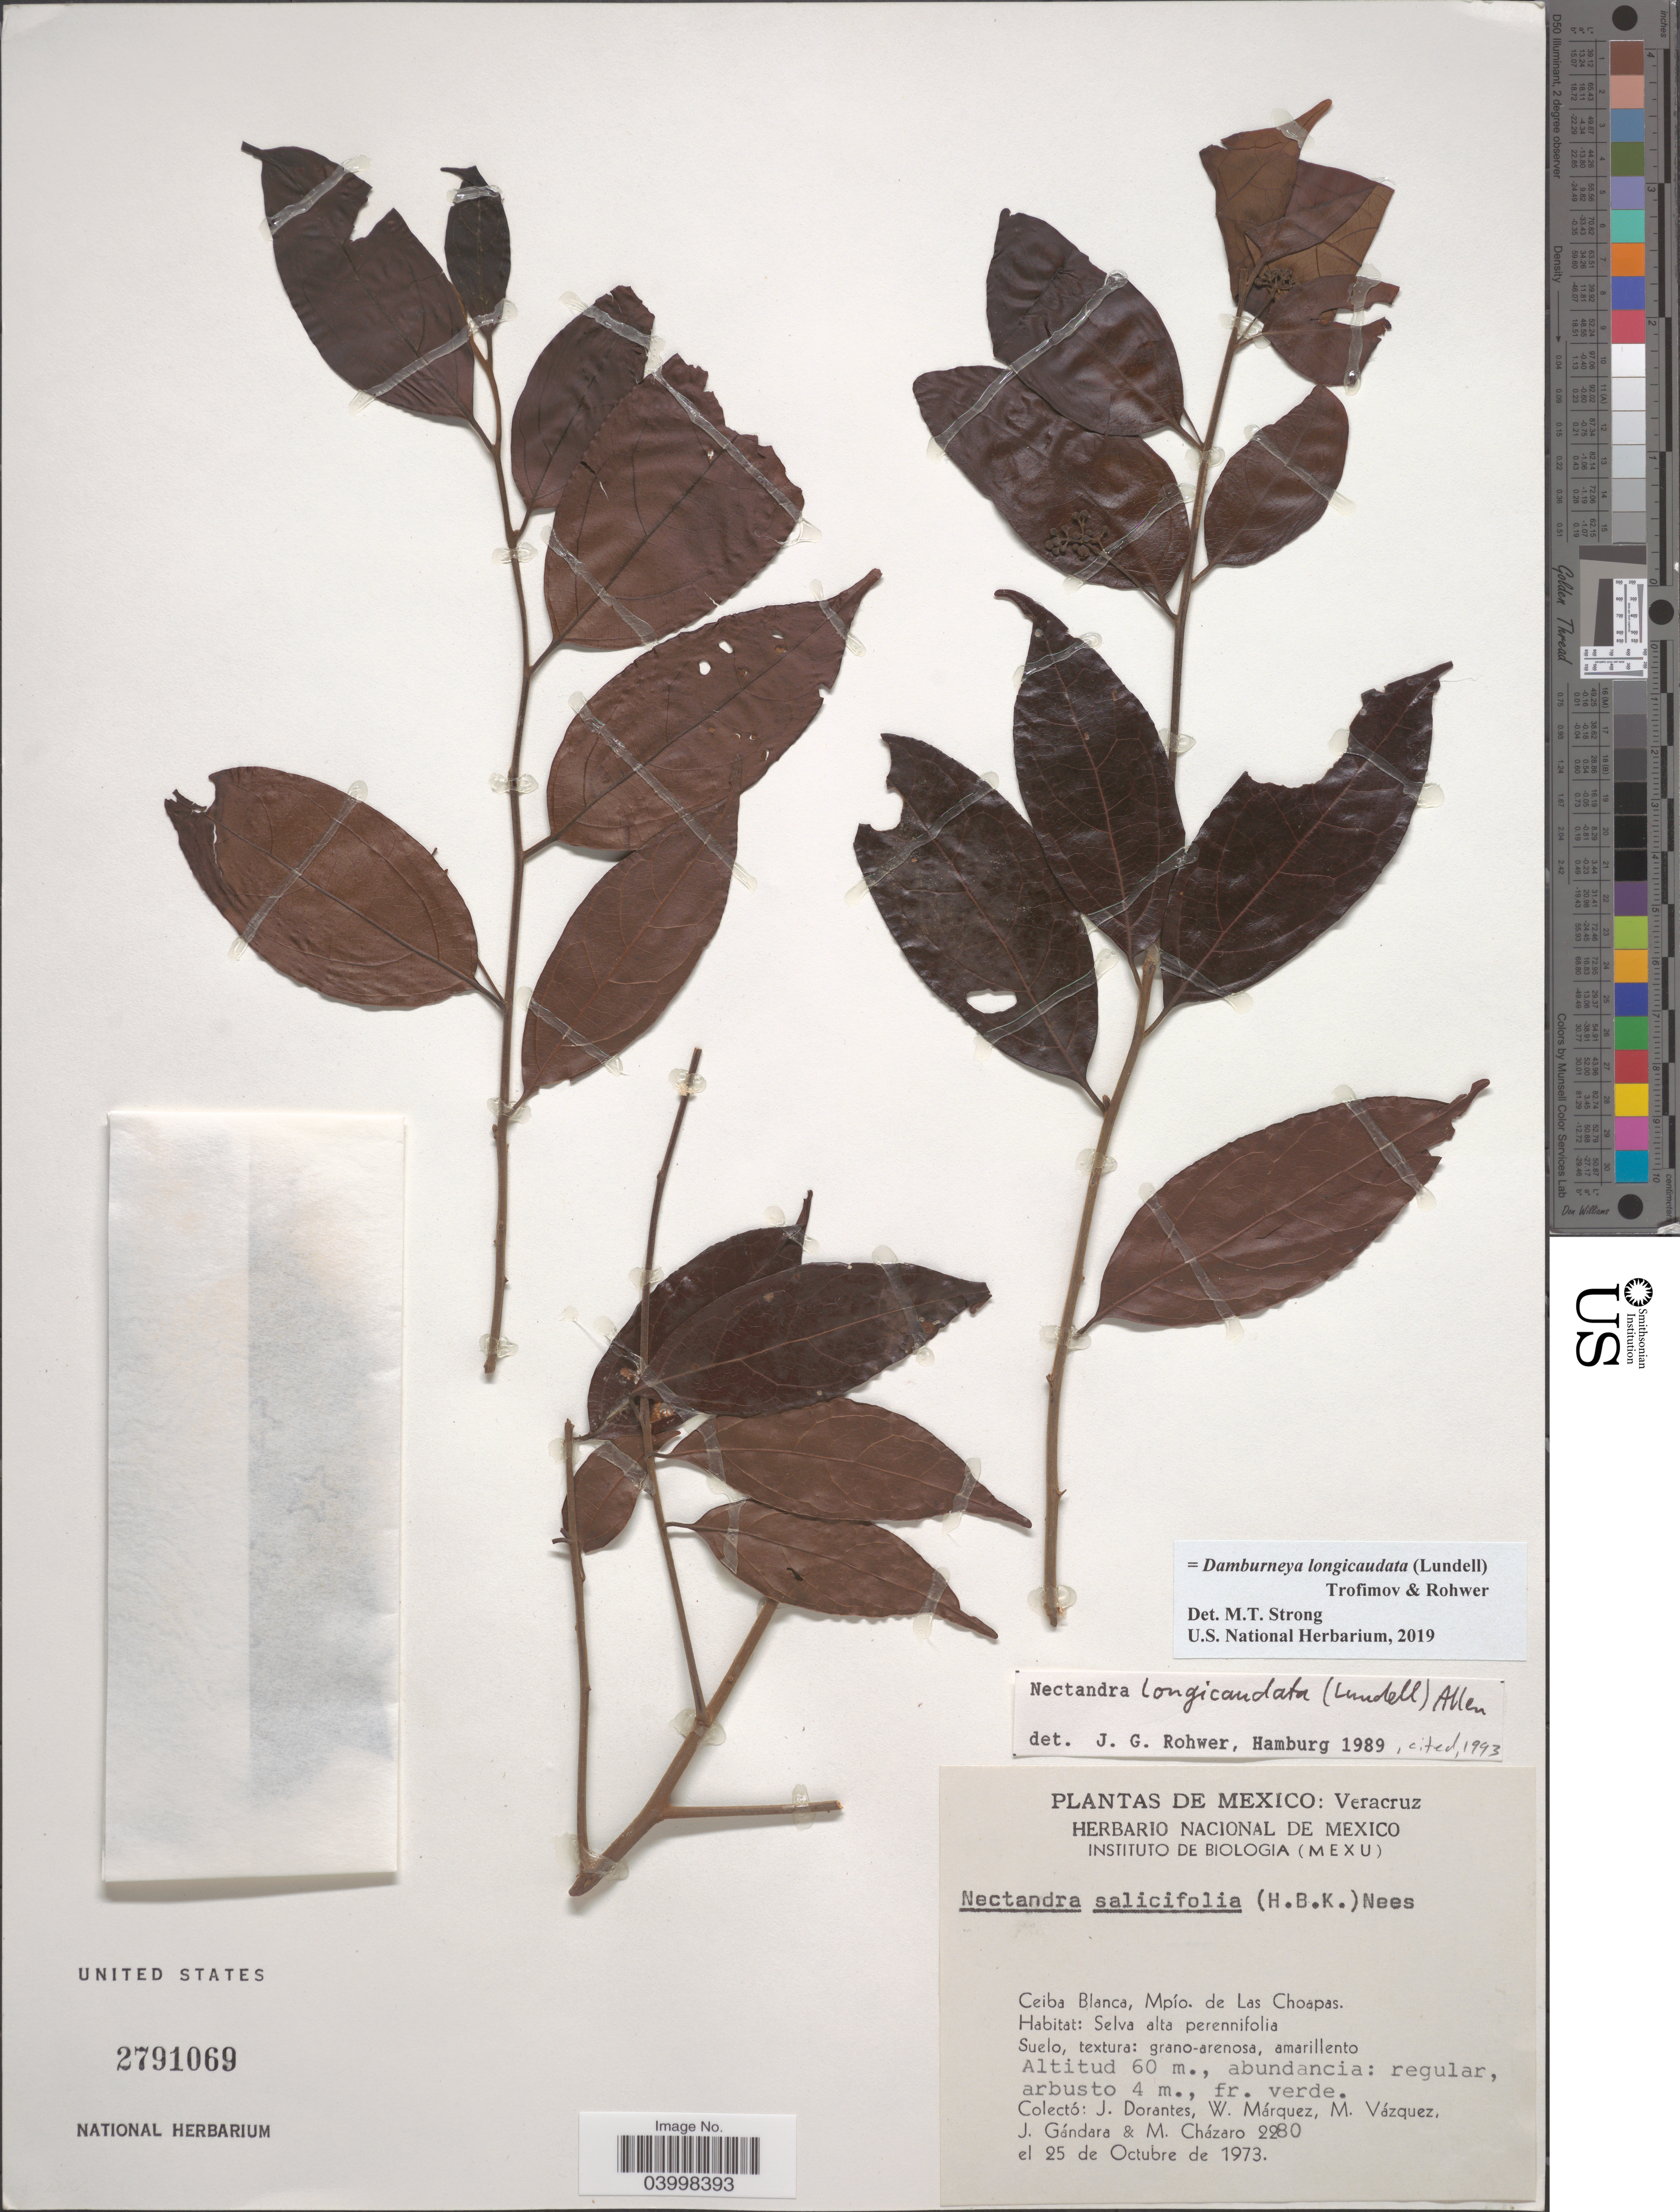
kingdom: Plantae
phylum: Tracheophyta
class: Magnoliopsida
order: Laurales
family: Lauraceae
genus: Damburneya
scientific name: Damburneya longicaudata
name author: (Lundell) Trofimov & Rohwer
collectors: J. Dorantes, W. Márquez, M. Vázquez, J. Gandara & M. Chazaro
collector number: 2280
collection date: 1973-10-25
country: Mexico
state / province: Veracruz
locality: Veracruz. Ceiba Blanca. Mpío de Las Choapas.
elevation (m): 60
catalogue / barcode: US 2791069